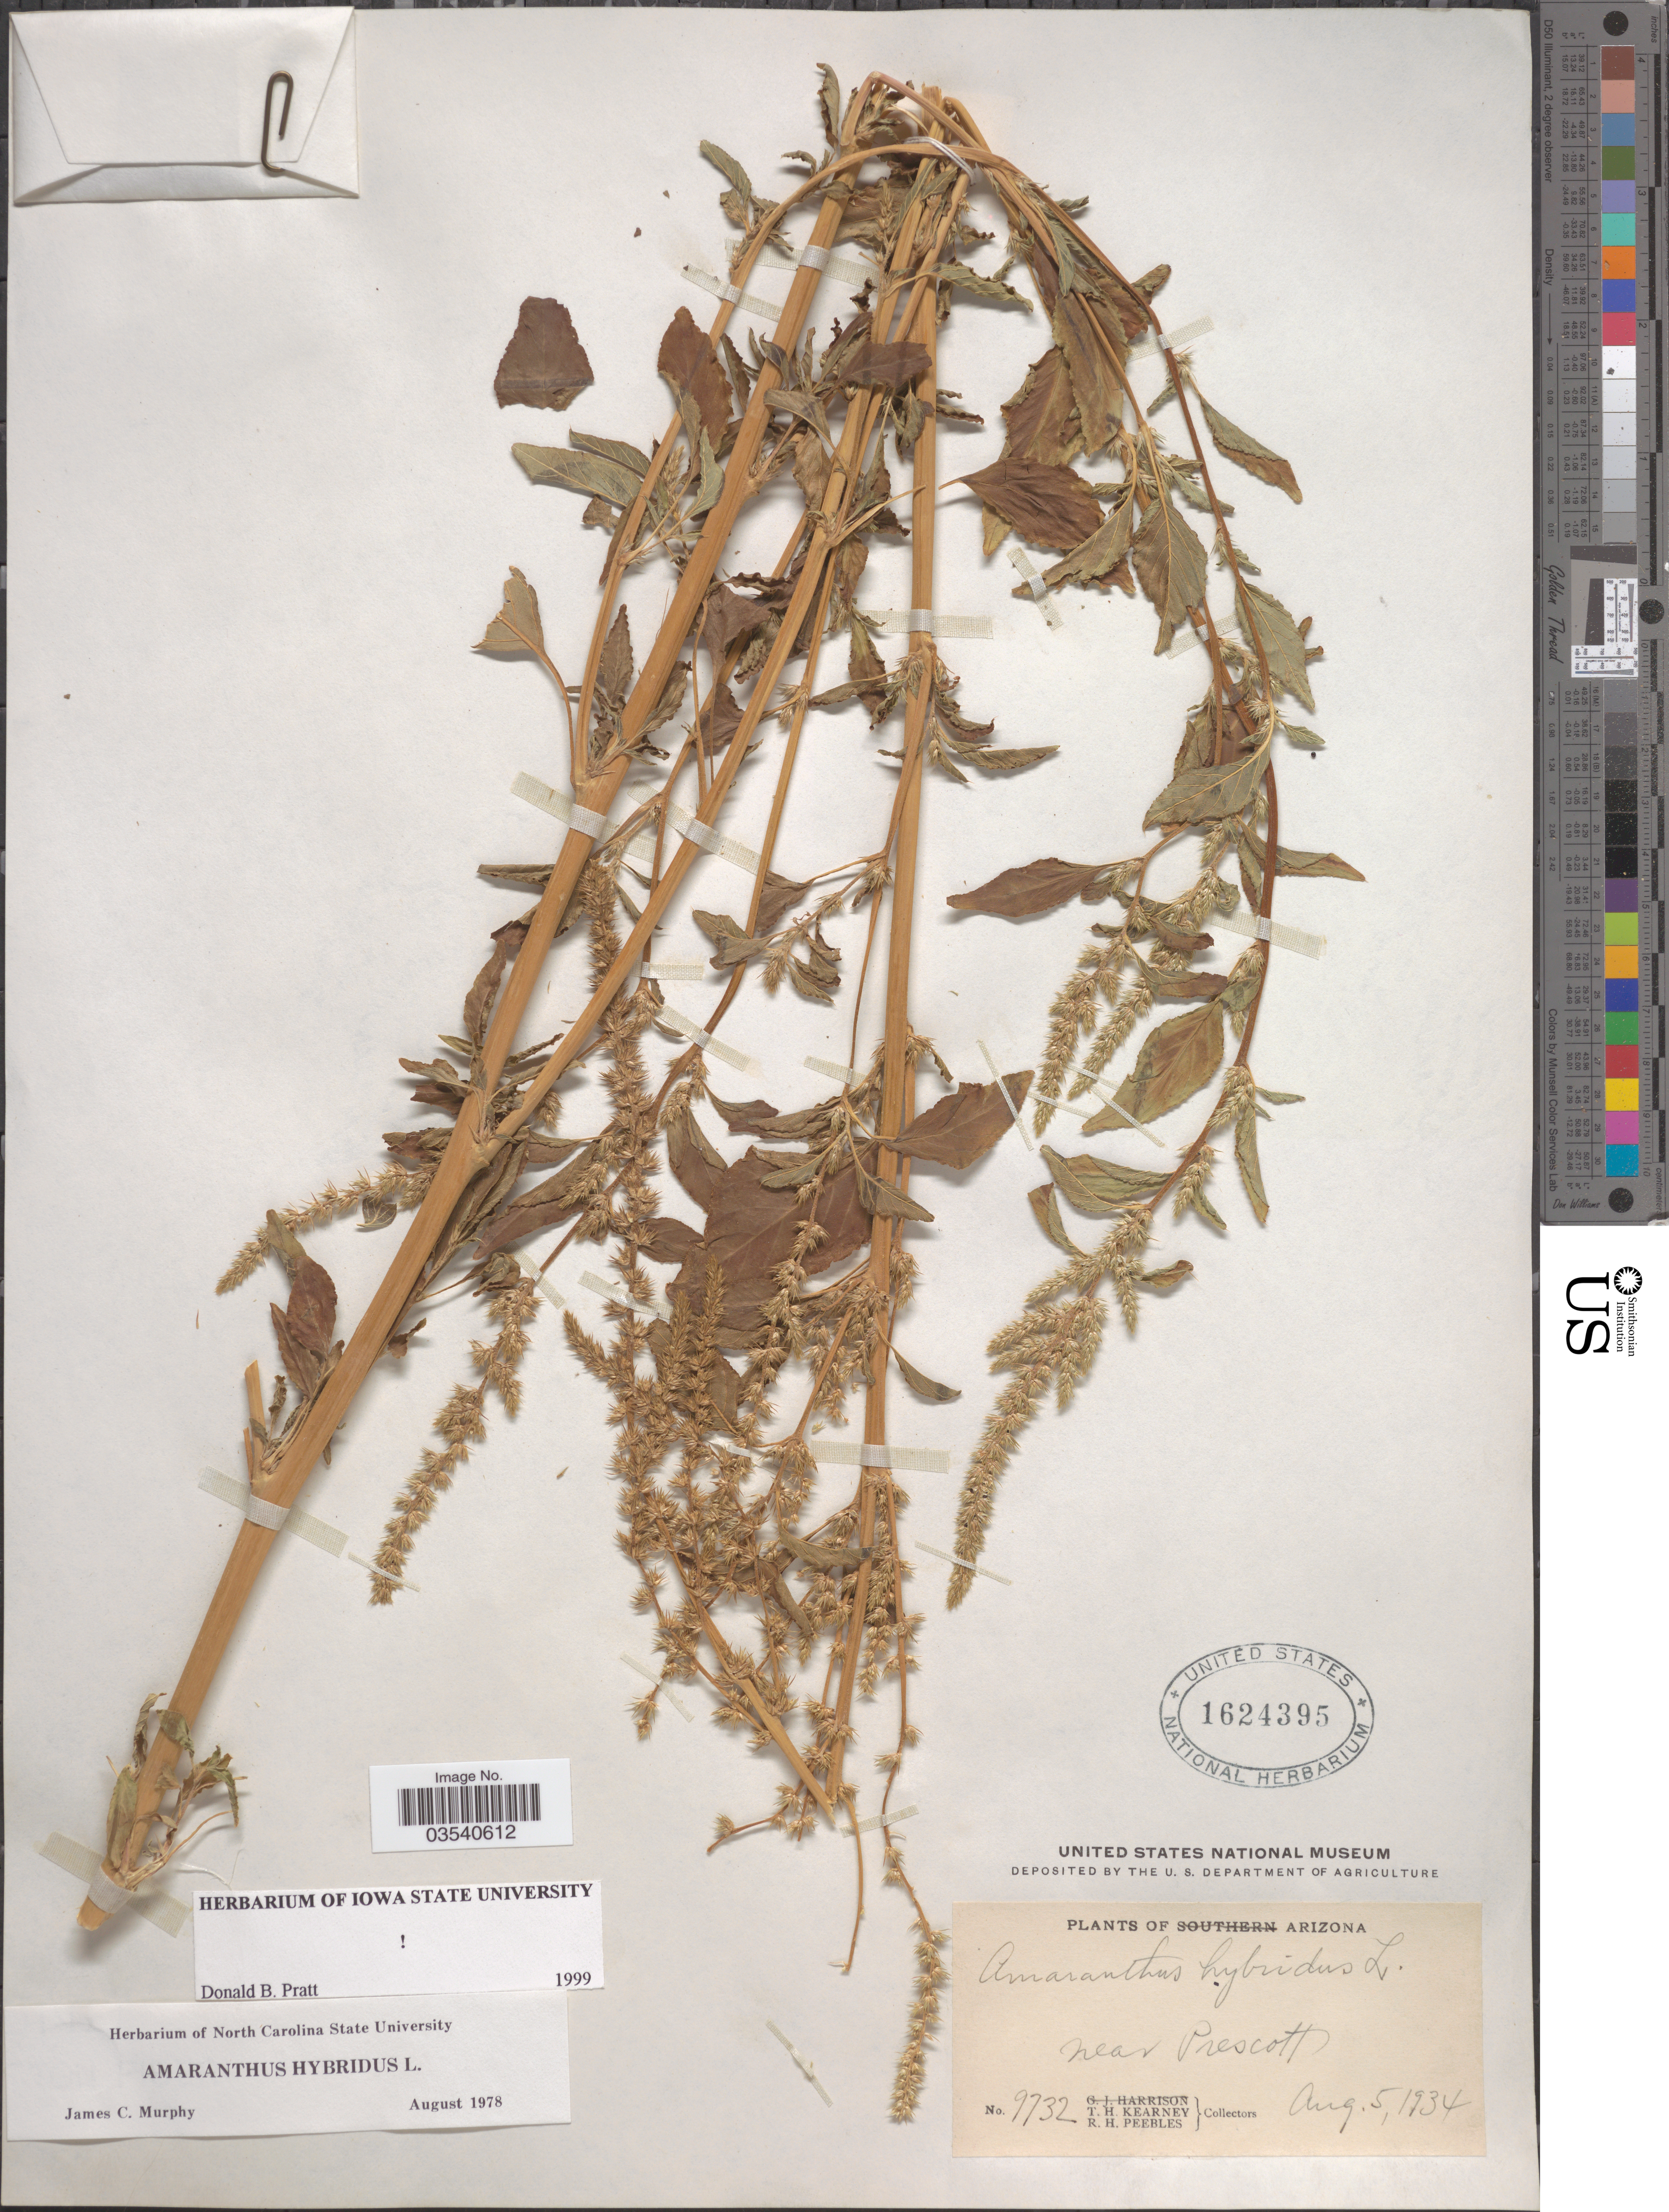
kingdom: Plantae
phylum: Tracheophyta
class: Magnoliopsida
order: Caryophyllales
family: Amaranthaceae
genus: Amaranthus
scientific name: Amaranthus hybridus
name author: L.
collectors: T. H. Kearney & R. H. Peebles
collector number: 9732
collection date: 1934-08-05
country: United States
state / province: Arizona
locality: Near Prescott.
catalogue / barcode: US 1624395